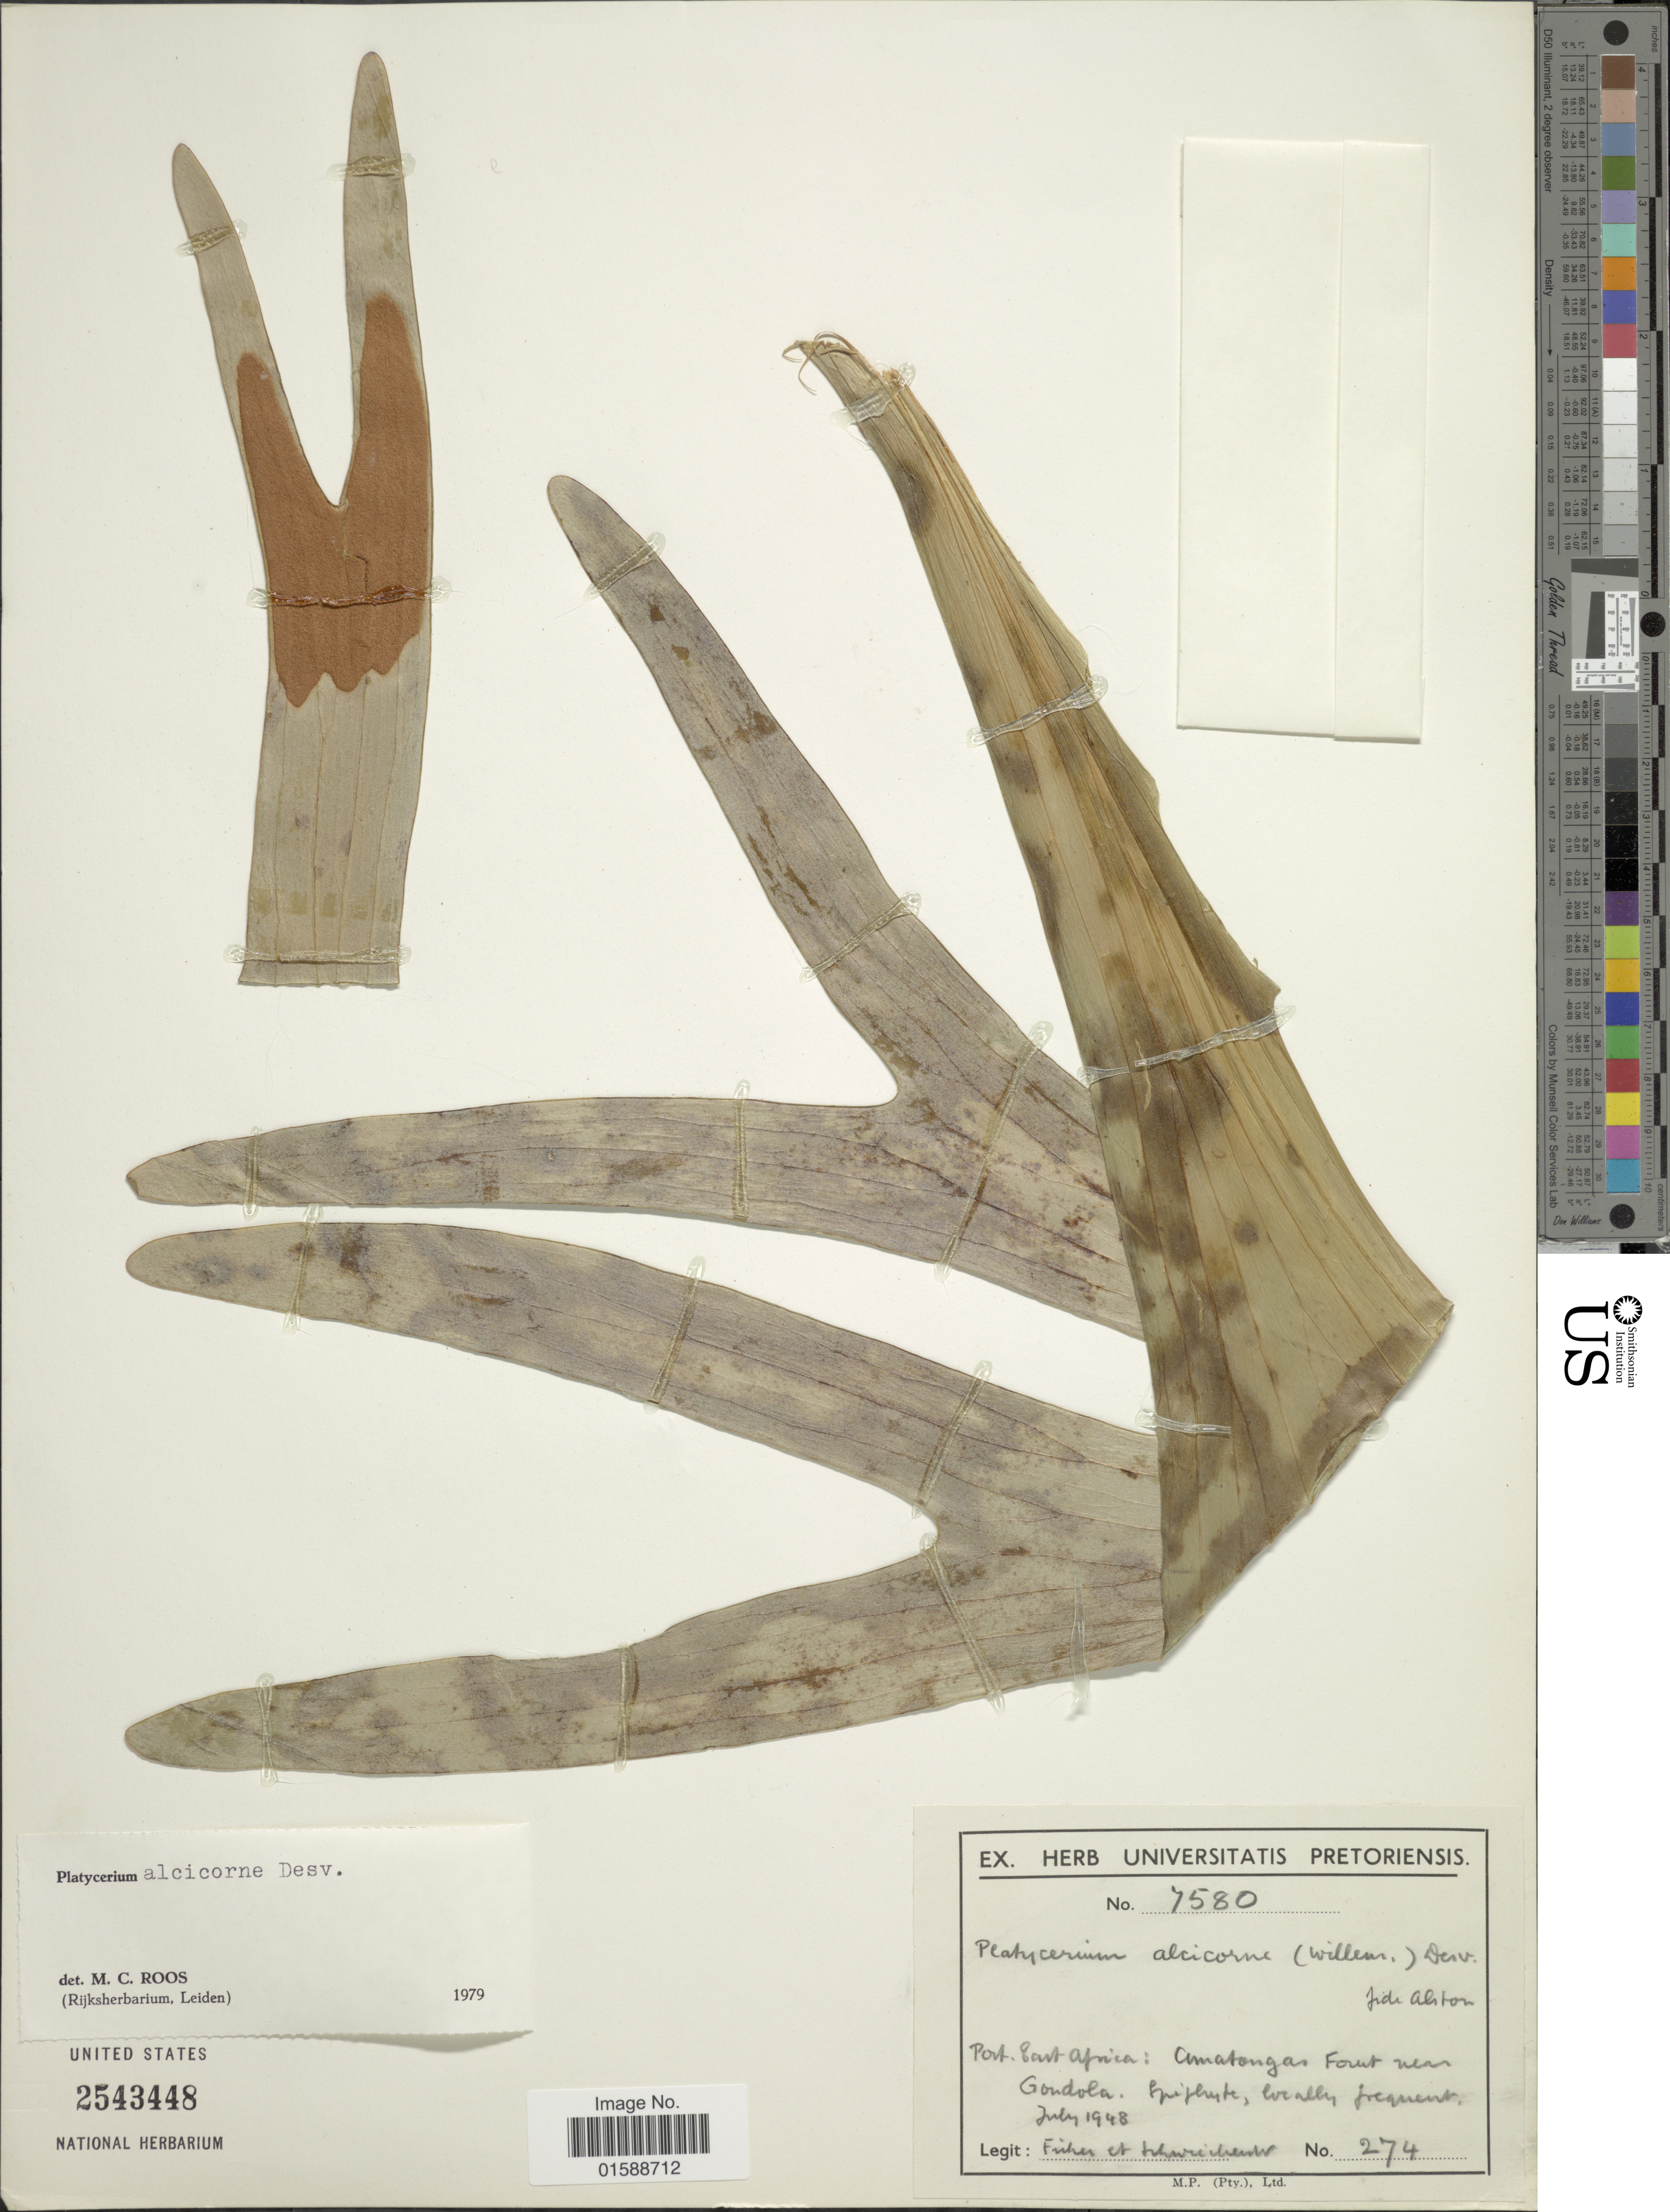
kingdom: Plantae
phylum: Tracheophyta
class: Polypodiopsida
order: Polypodiales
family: Polypodiaceae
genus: Platycerium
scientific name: Platycerium madagascariense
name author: Baker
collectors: -- Fisher & -. Schweickerdt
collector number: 7580/274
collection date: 1948-07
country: Mozambique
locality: Port. Sart Africa: Amatongas Forest near Gondola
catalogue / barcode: US 2543448